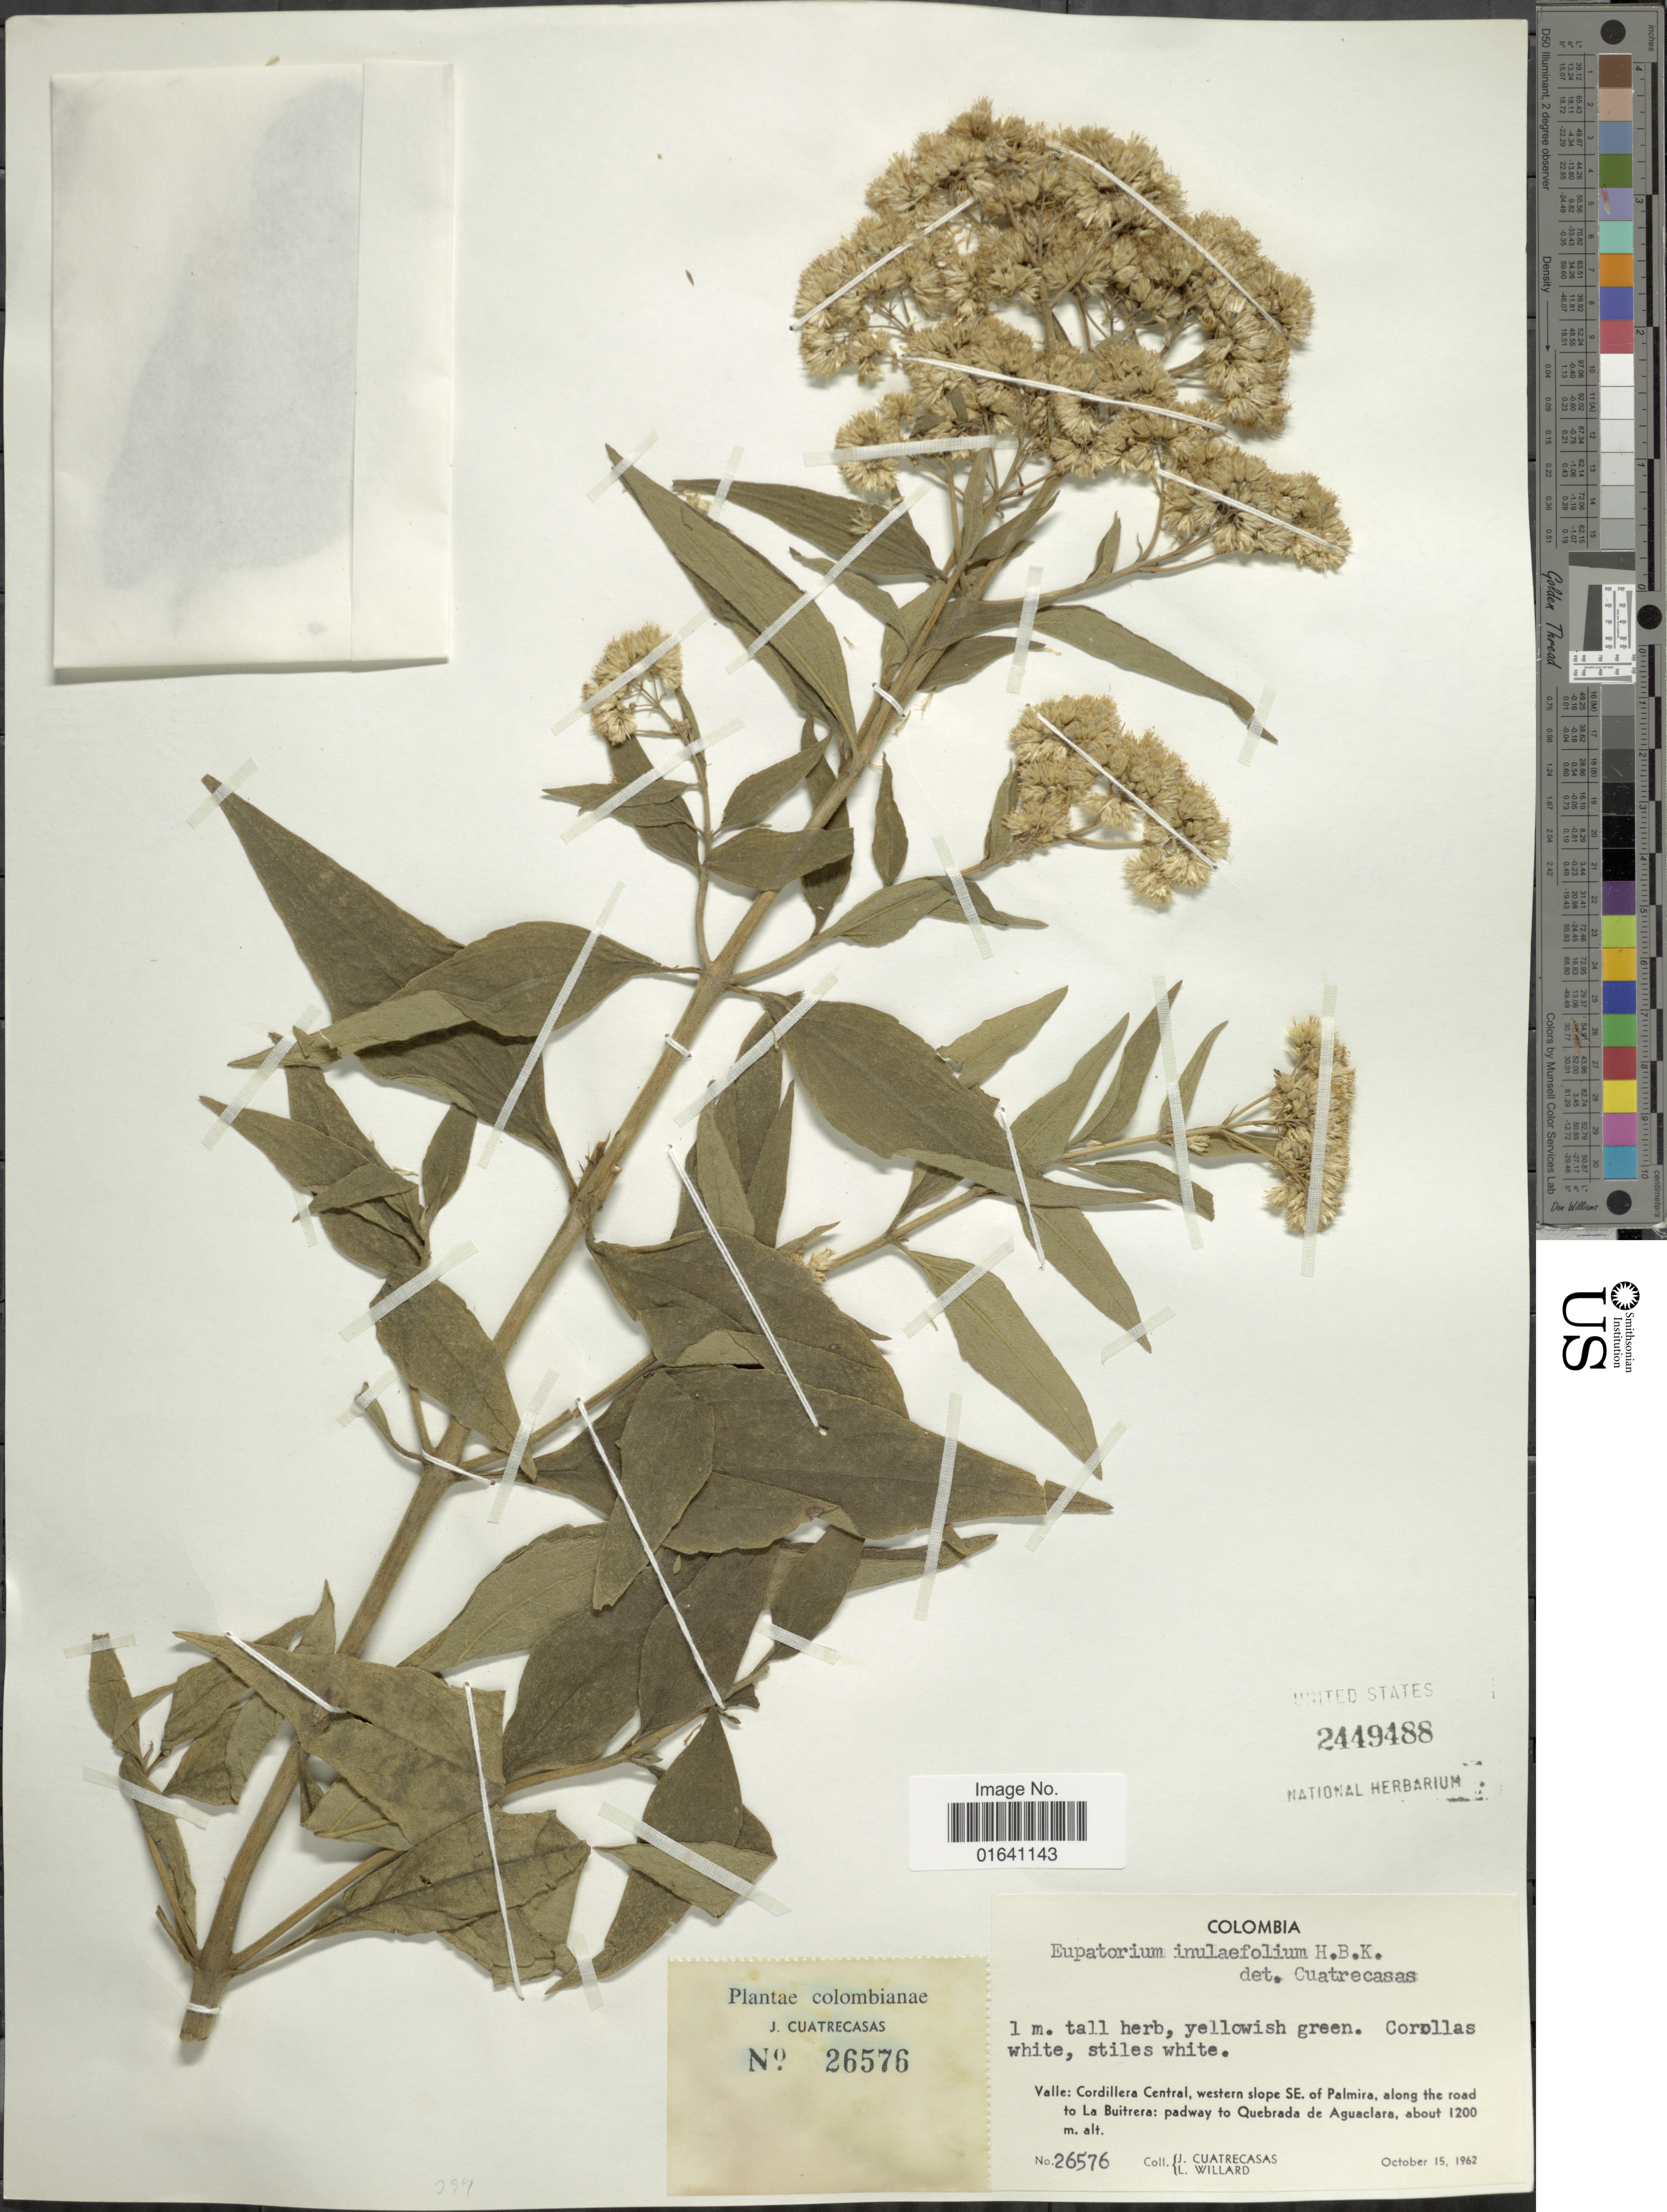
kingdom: Plantae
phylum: Tracheophyta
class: Magnoliopsida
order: Asterales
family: Asteraceae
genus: Austroeupatorium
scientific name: Austroeupatorium inulaefolium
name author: (Kunth) R.M. King & H. Rob.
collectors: J. Cuatrecasas & L. Willard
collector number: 26576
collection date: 1962-10-15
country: Colombia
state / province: Valle del Cauca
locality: Valle: Cordillera central, western slope SE. of Palmira, along the road to La Buitrera: padway to Quebrada de Aguaclara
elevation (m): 1200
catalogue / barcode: US 2449488